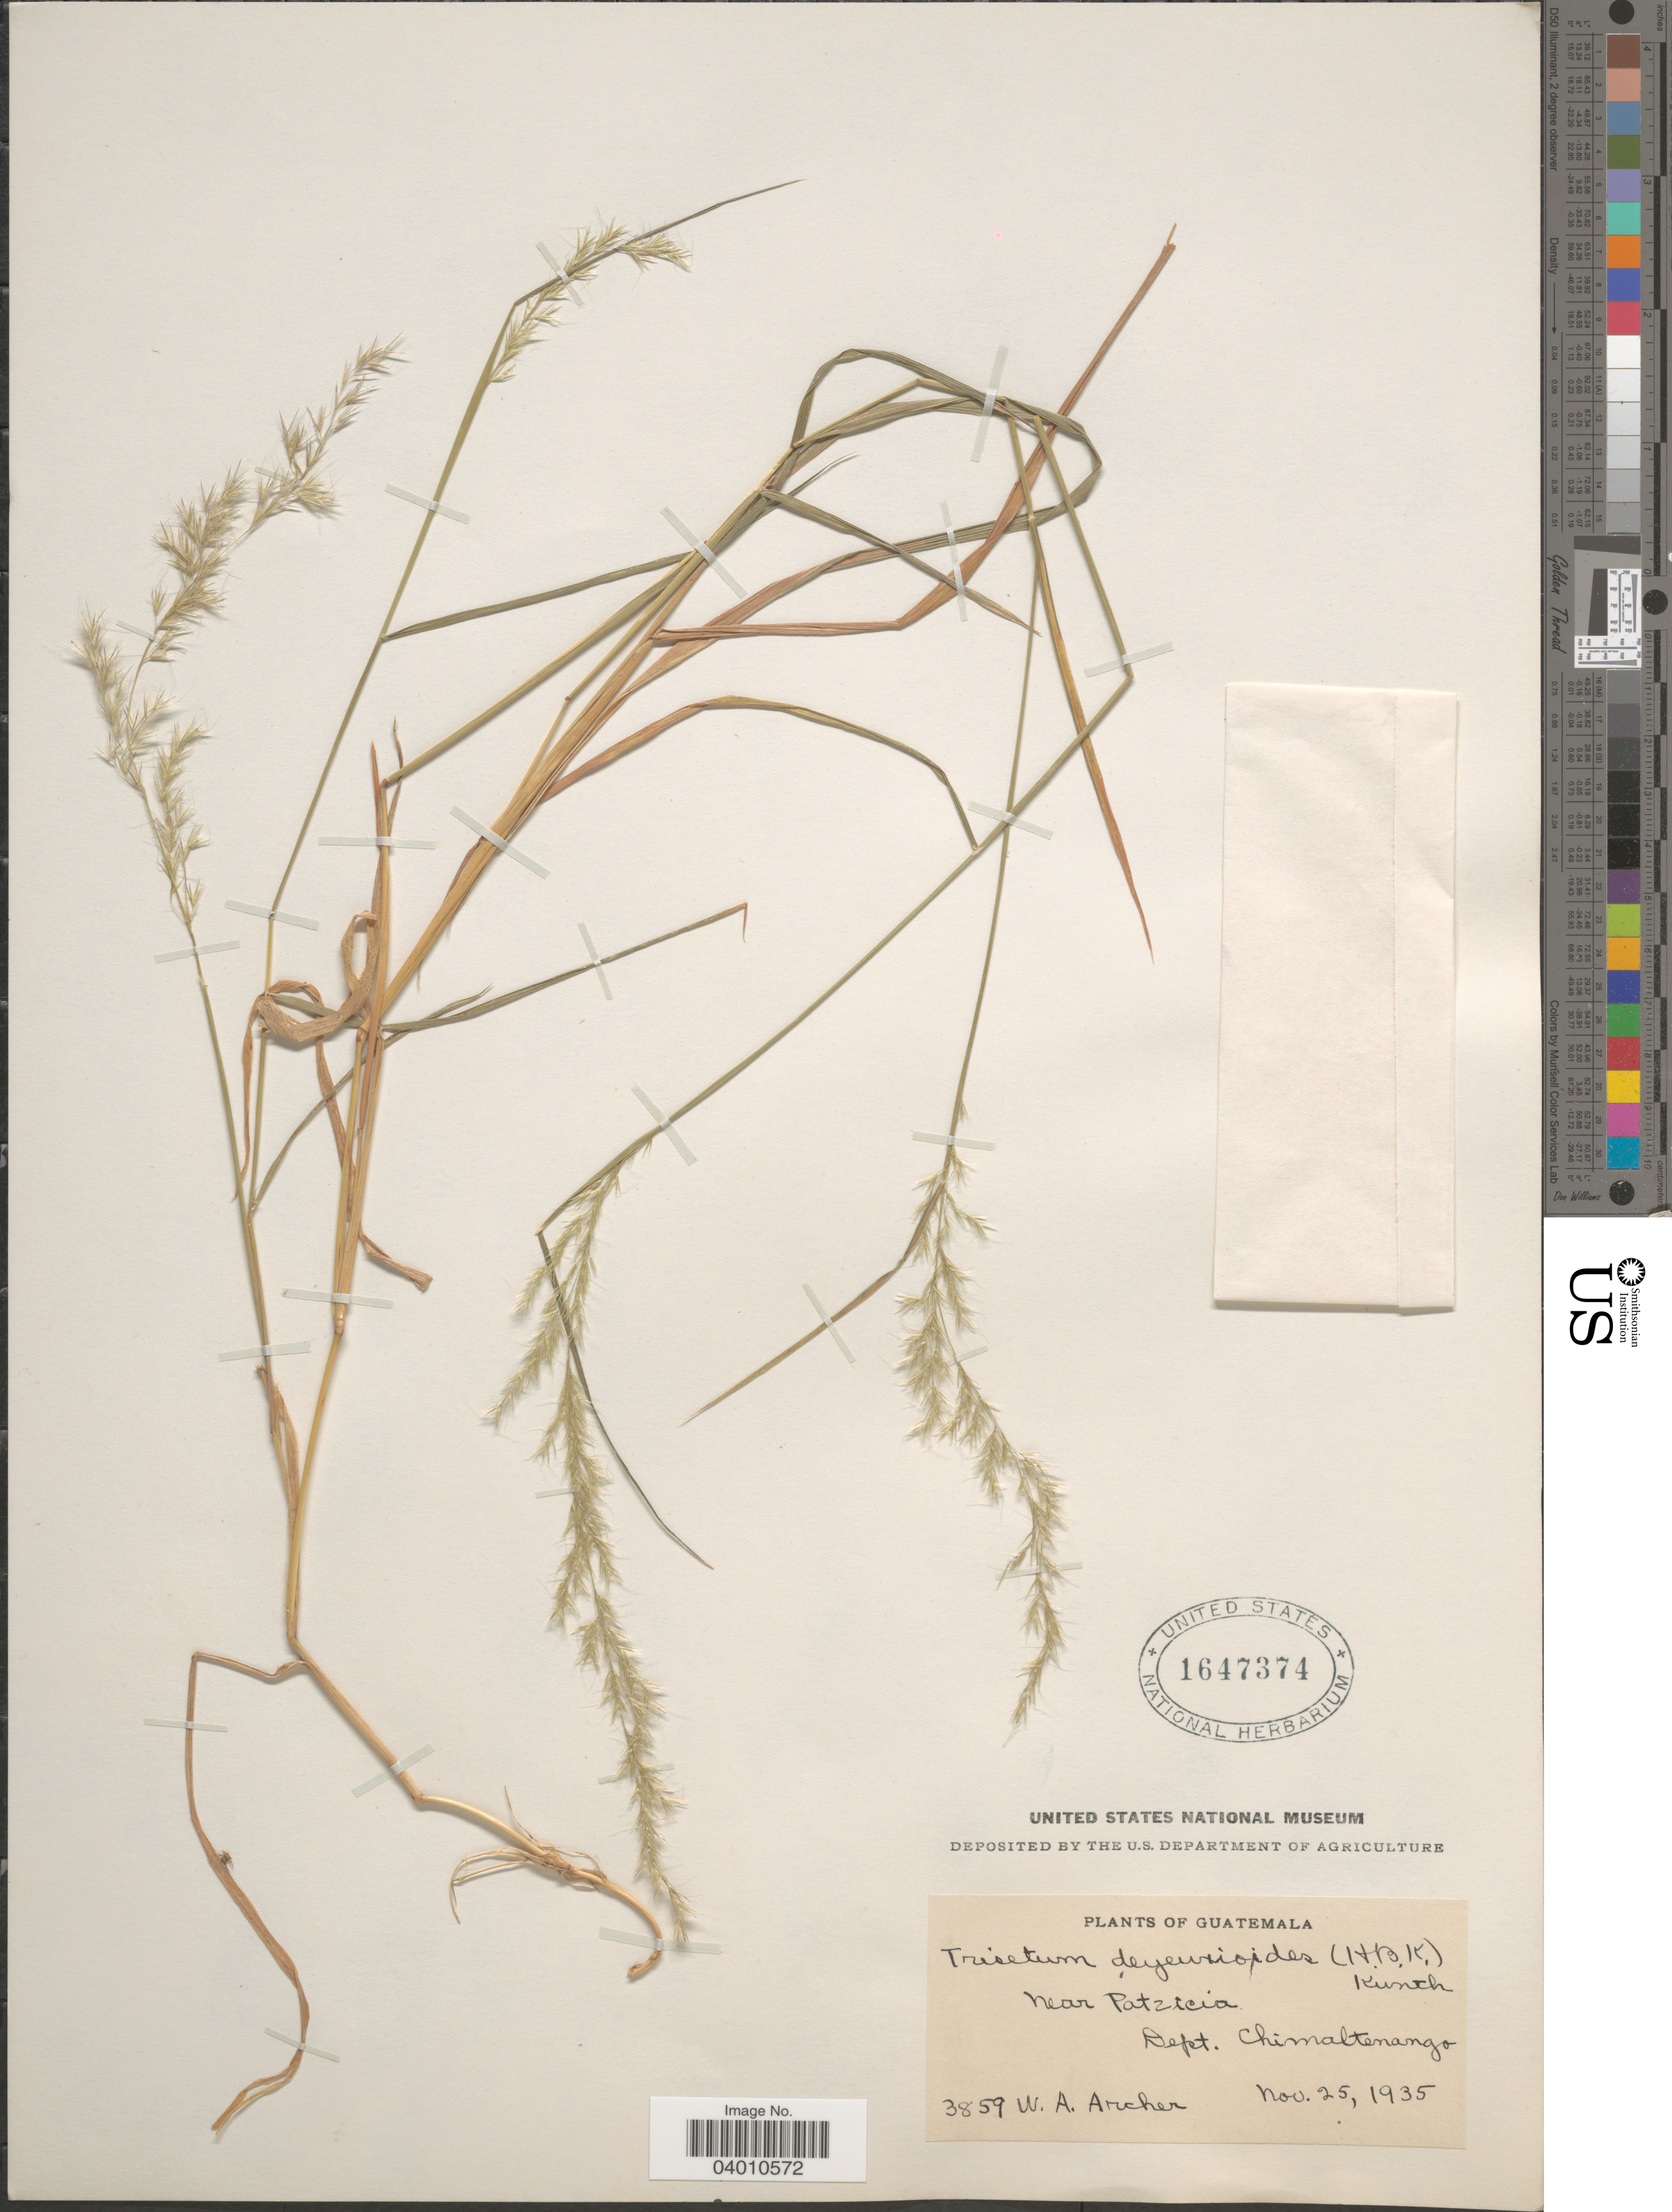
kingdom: Plantae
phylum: Tracheophyta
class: Liliopsida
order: Poales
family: Poaceae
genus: Peyritschia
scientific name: Peyritschia deyeuxioides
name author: (Kunth) Finot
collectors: W. Archer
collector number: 3859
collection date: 1935-11-25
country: Guatemala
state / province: Chimaltenango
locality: Near Patricia. Dept. Chimaltenango.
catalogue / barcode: US 1647374